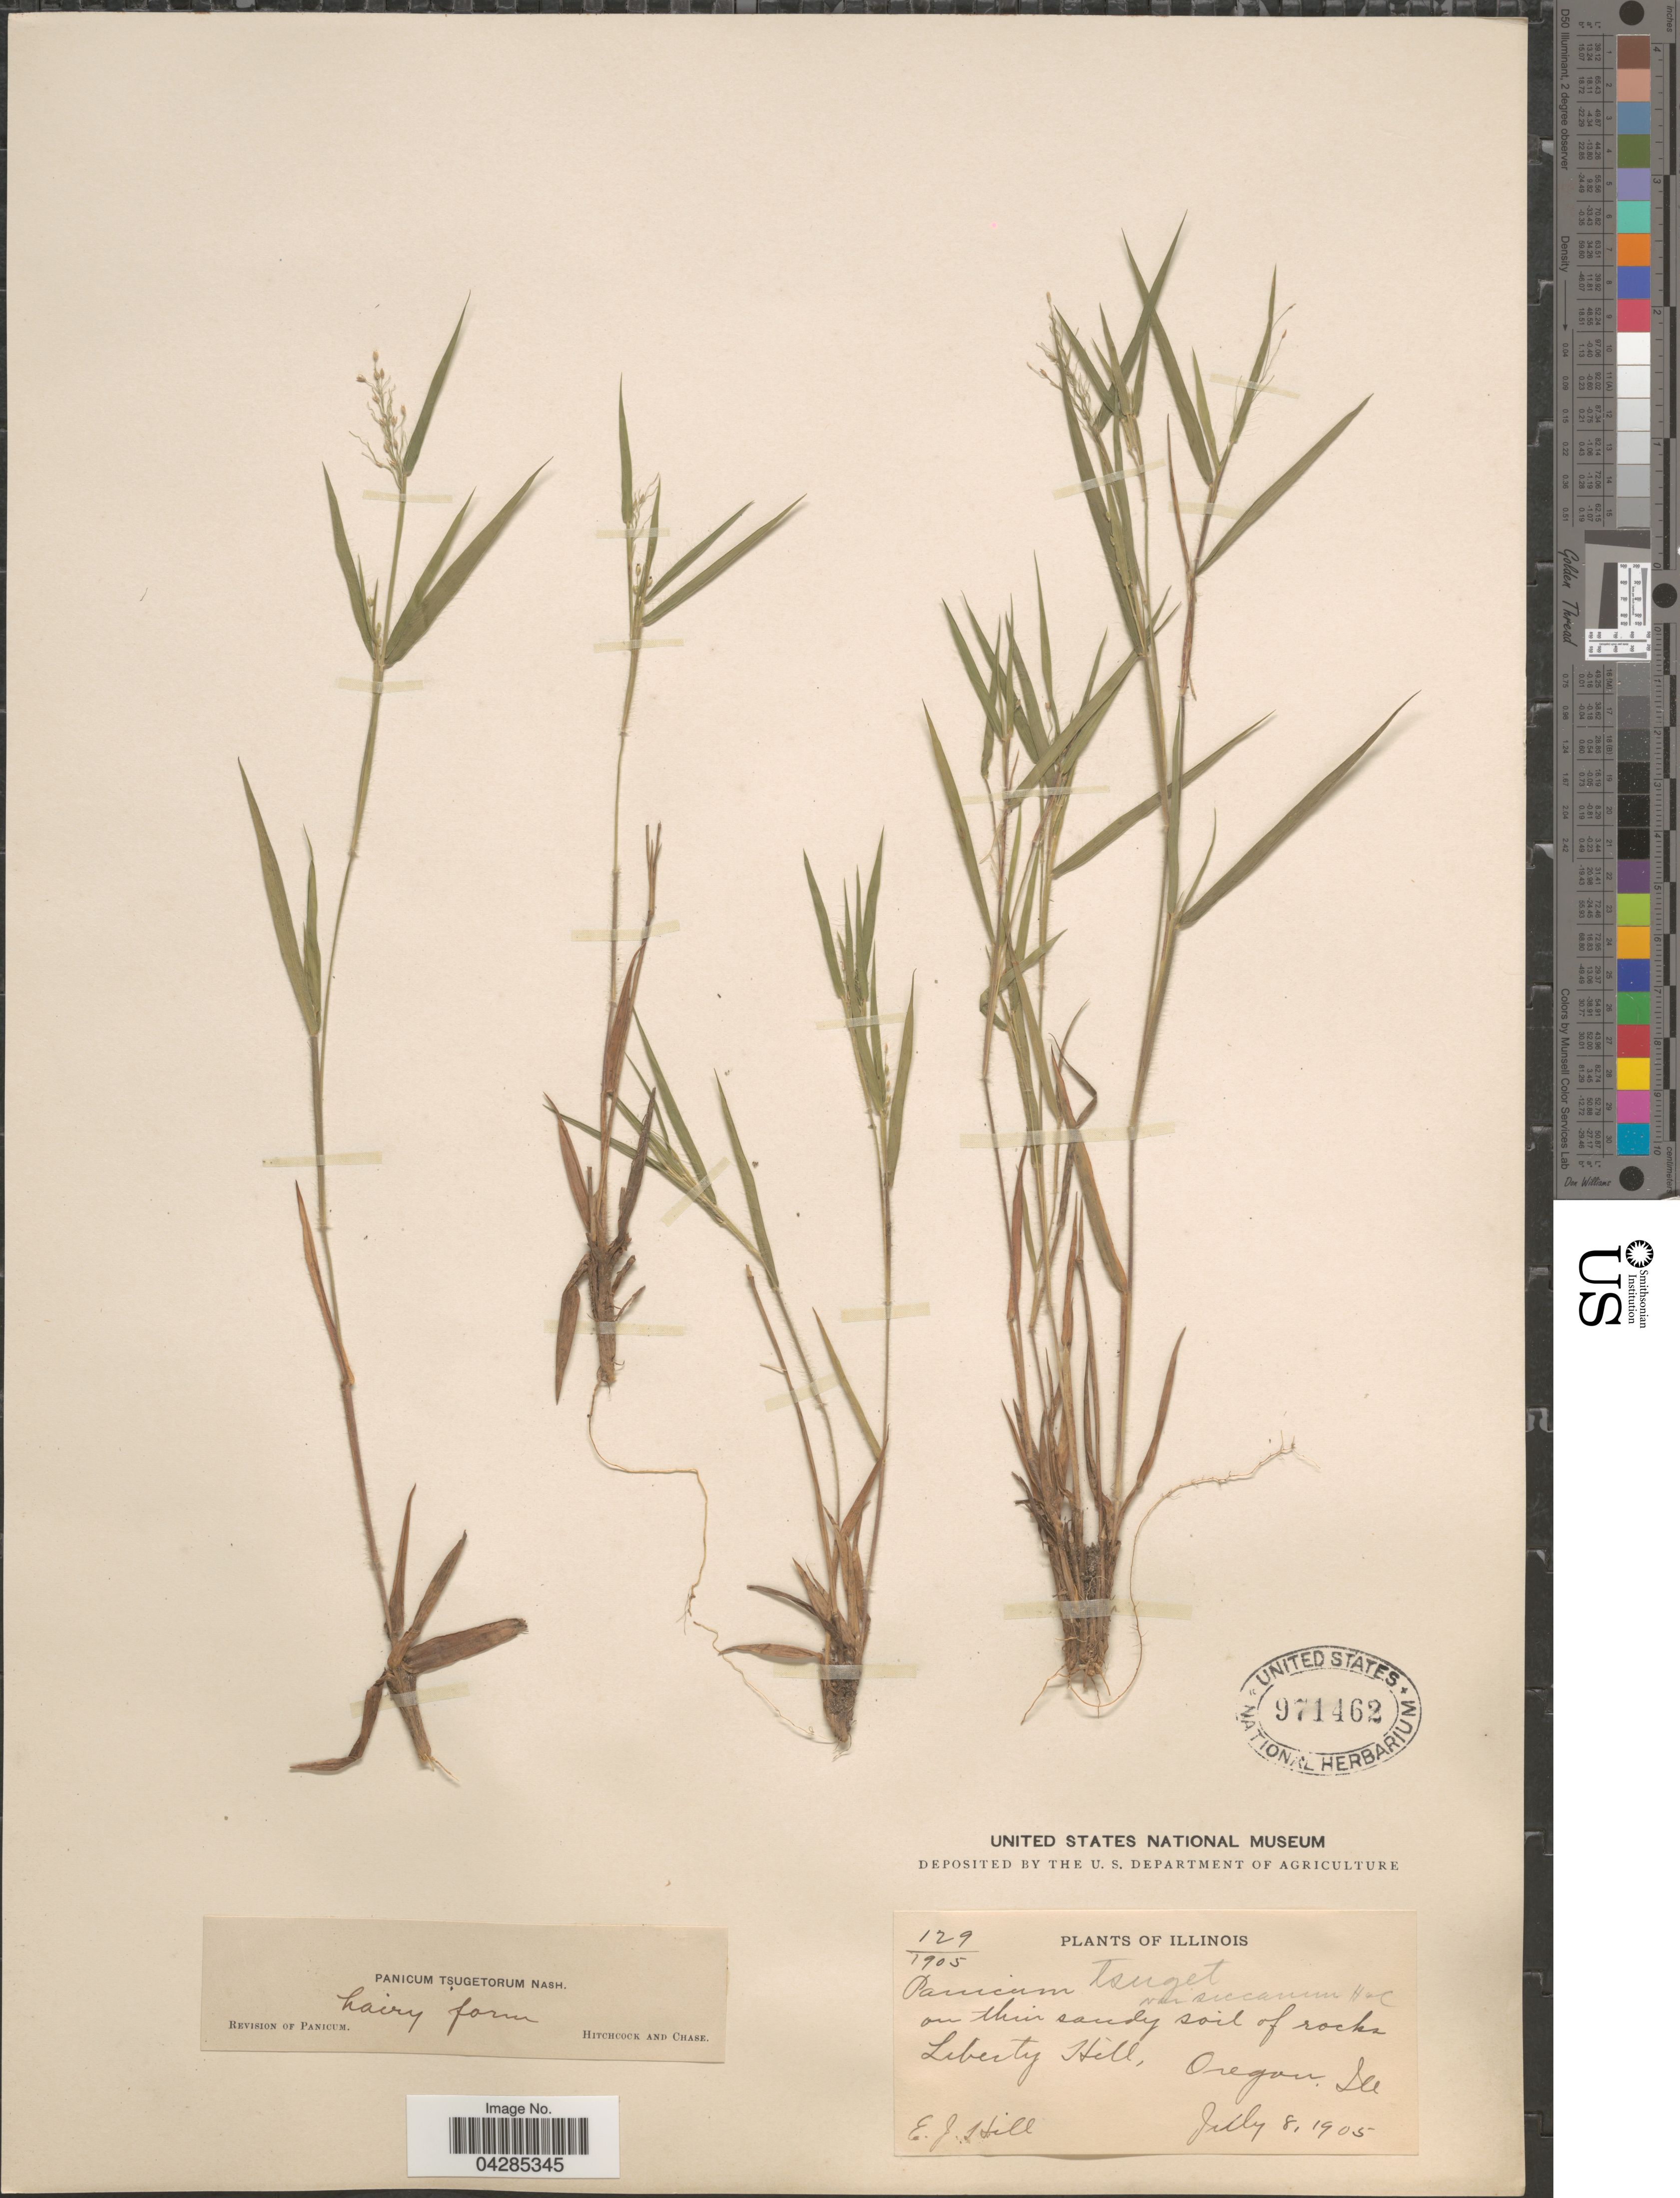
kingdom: Plantae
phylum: Tracheophyta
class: Liliopsida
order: Poales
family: Poaceae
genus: Dichanthelium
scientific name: Dichanthelium portoricense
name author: (Desv. ex Ham.) B.F. Hansen & Wunderlin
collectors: E. J. Hill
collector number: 129/1905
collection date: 1905-07-08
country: United States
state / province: Illinois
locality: On thin sandy soil of rocks, Liberty Hill, Oregon, Ill.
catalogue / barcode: US 971462